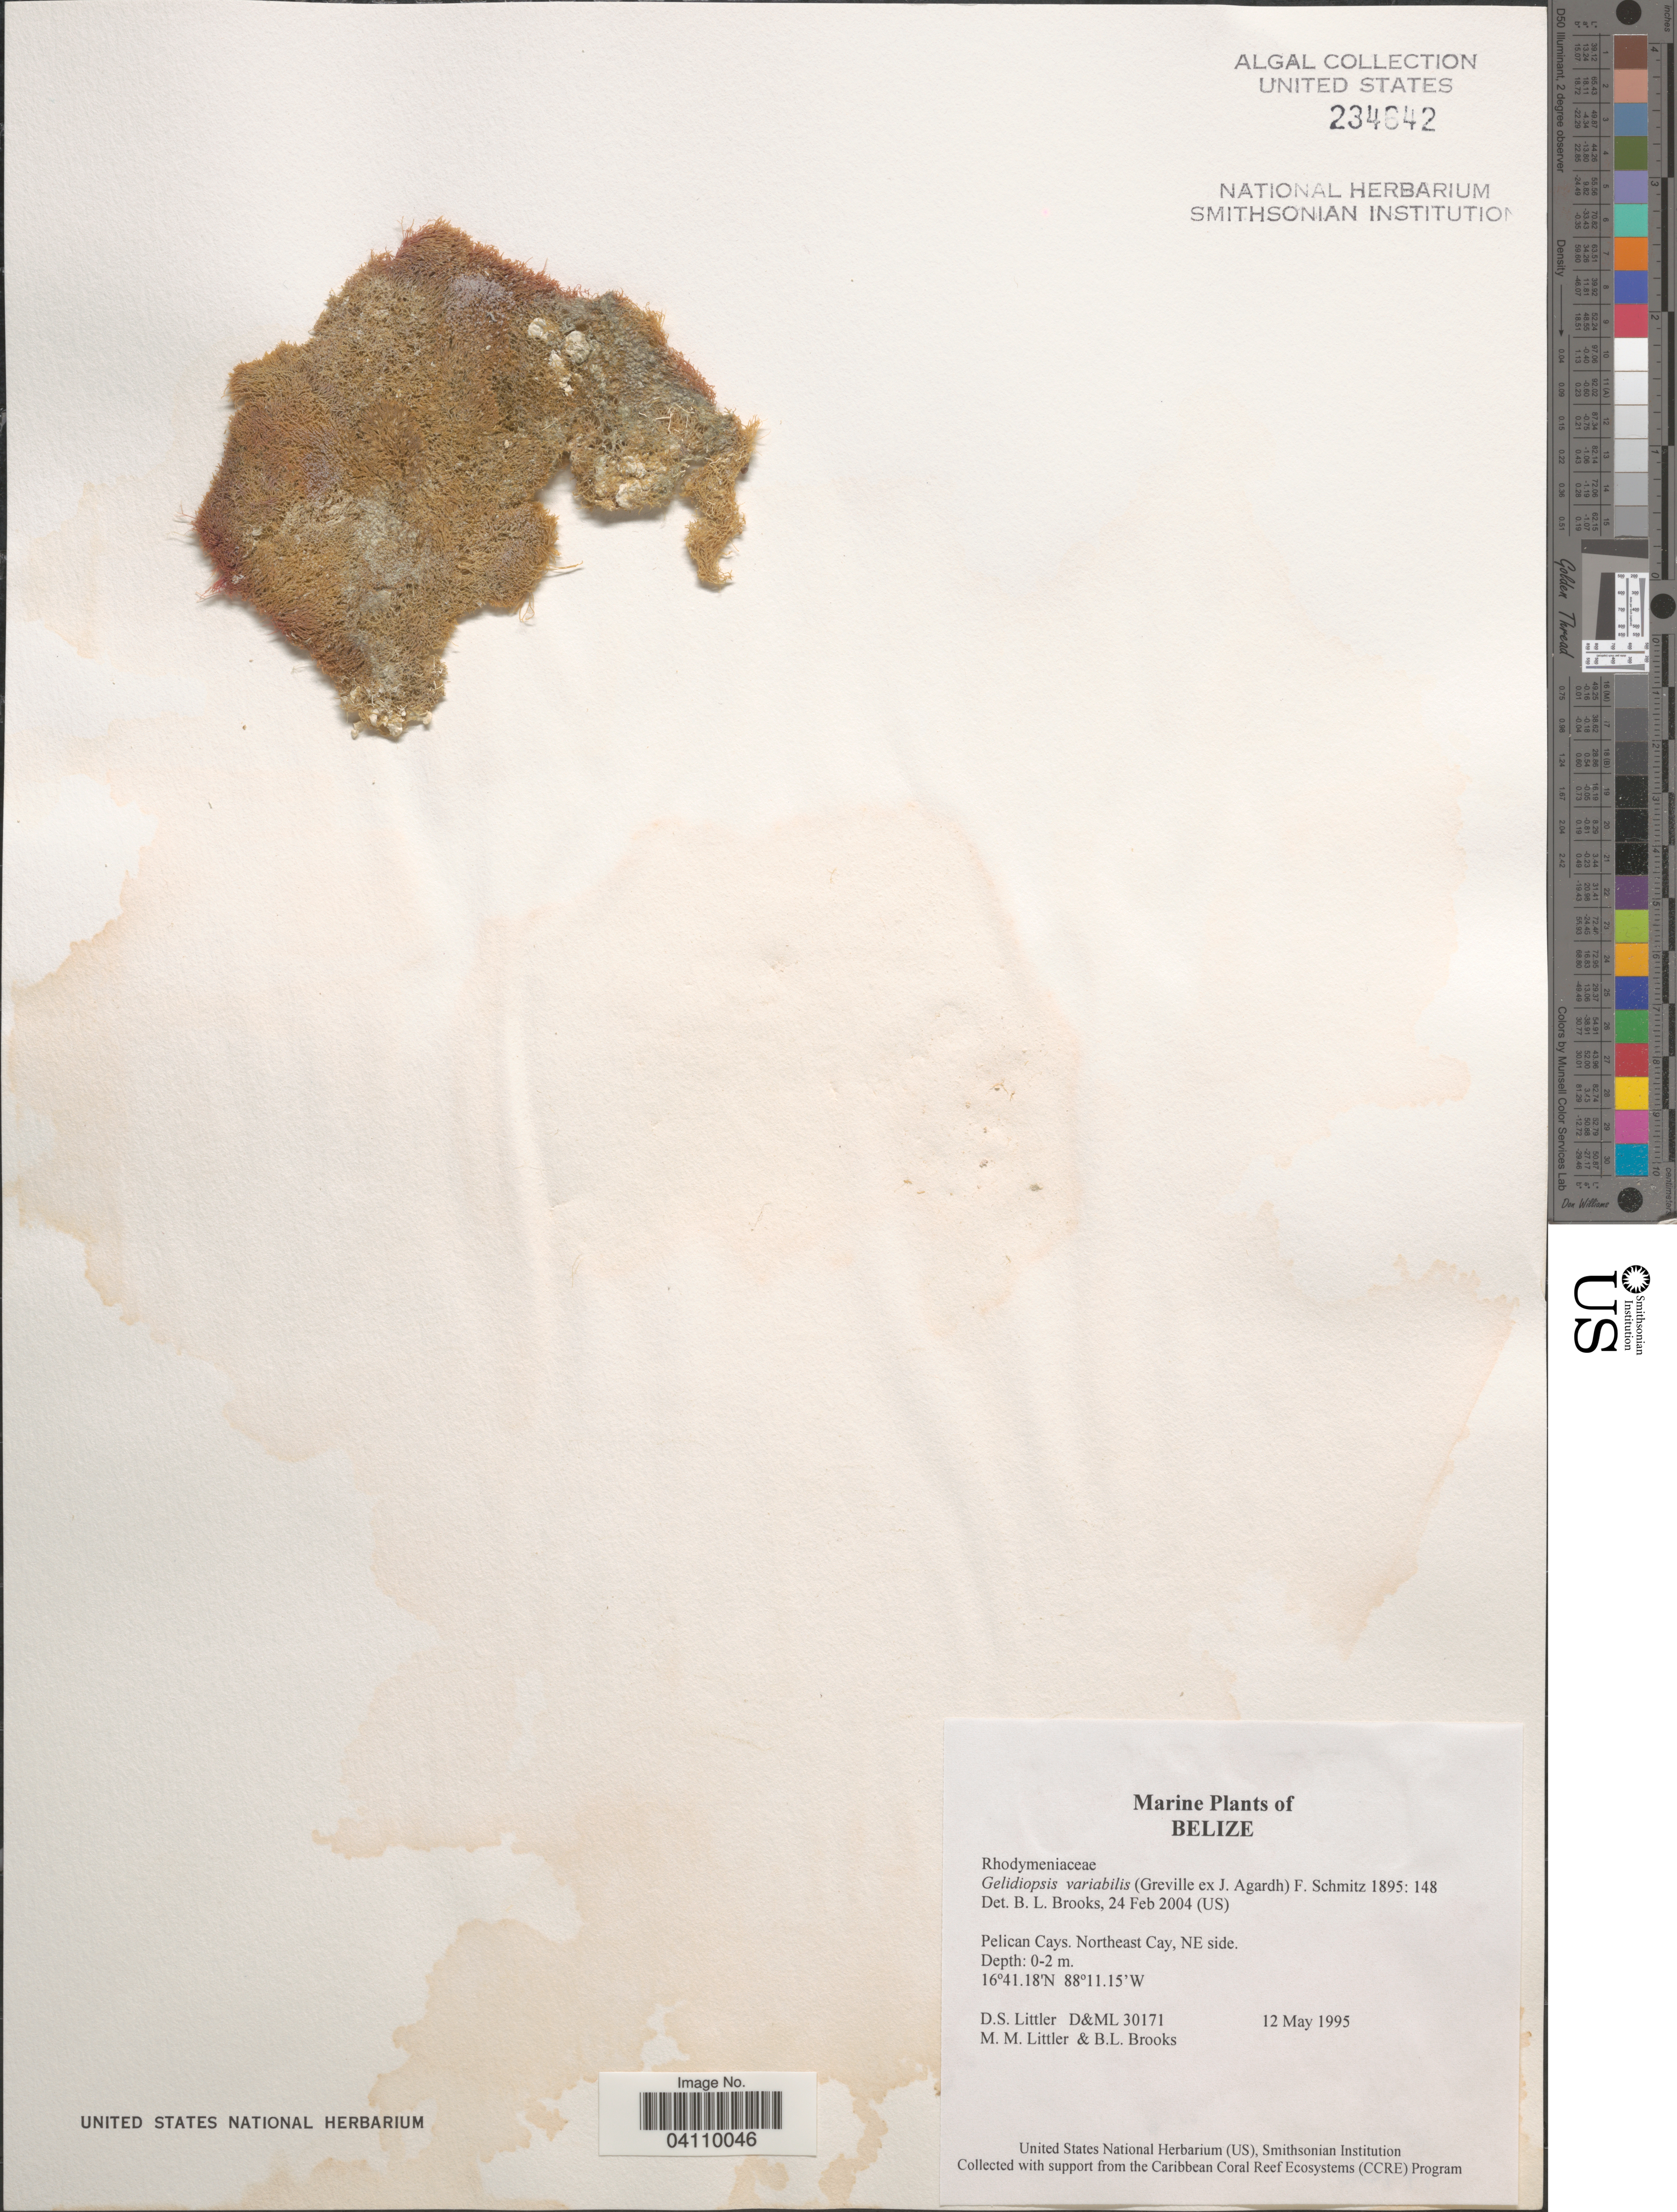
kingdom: Plantae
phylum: Rhodophyta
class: Florideophyceae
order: Rhodymeniales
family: Lomentariaceae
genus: Ceratodictyon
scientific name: Ceratodictyon variabile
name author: (J. Agardh) R.E. Norris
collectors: D. S. Littler & B. Brooks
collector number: D&ML 30171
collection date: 1995-05-12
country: Belize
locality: Pelican Cays. Northeast Cay, NE side.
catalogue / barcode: US 234642